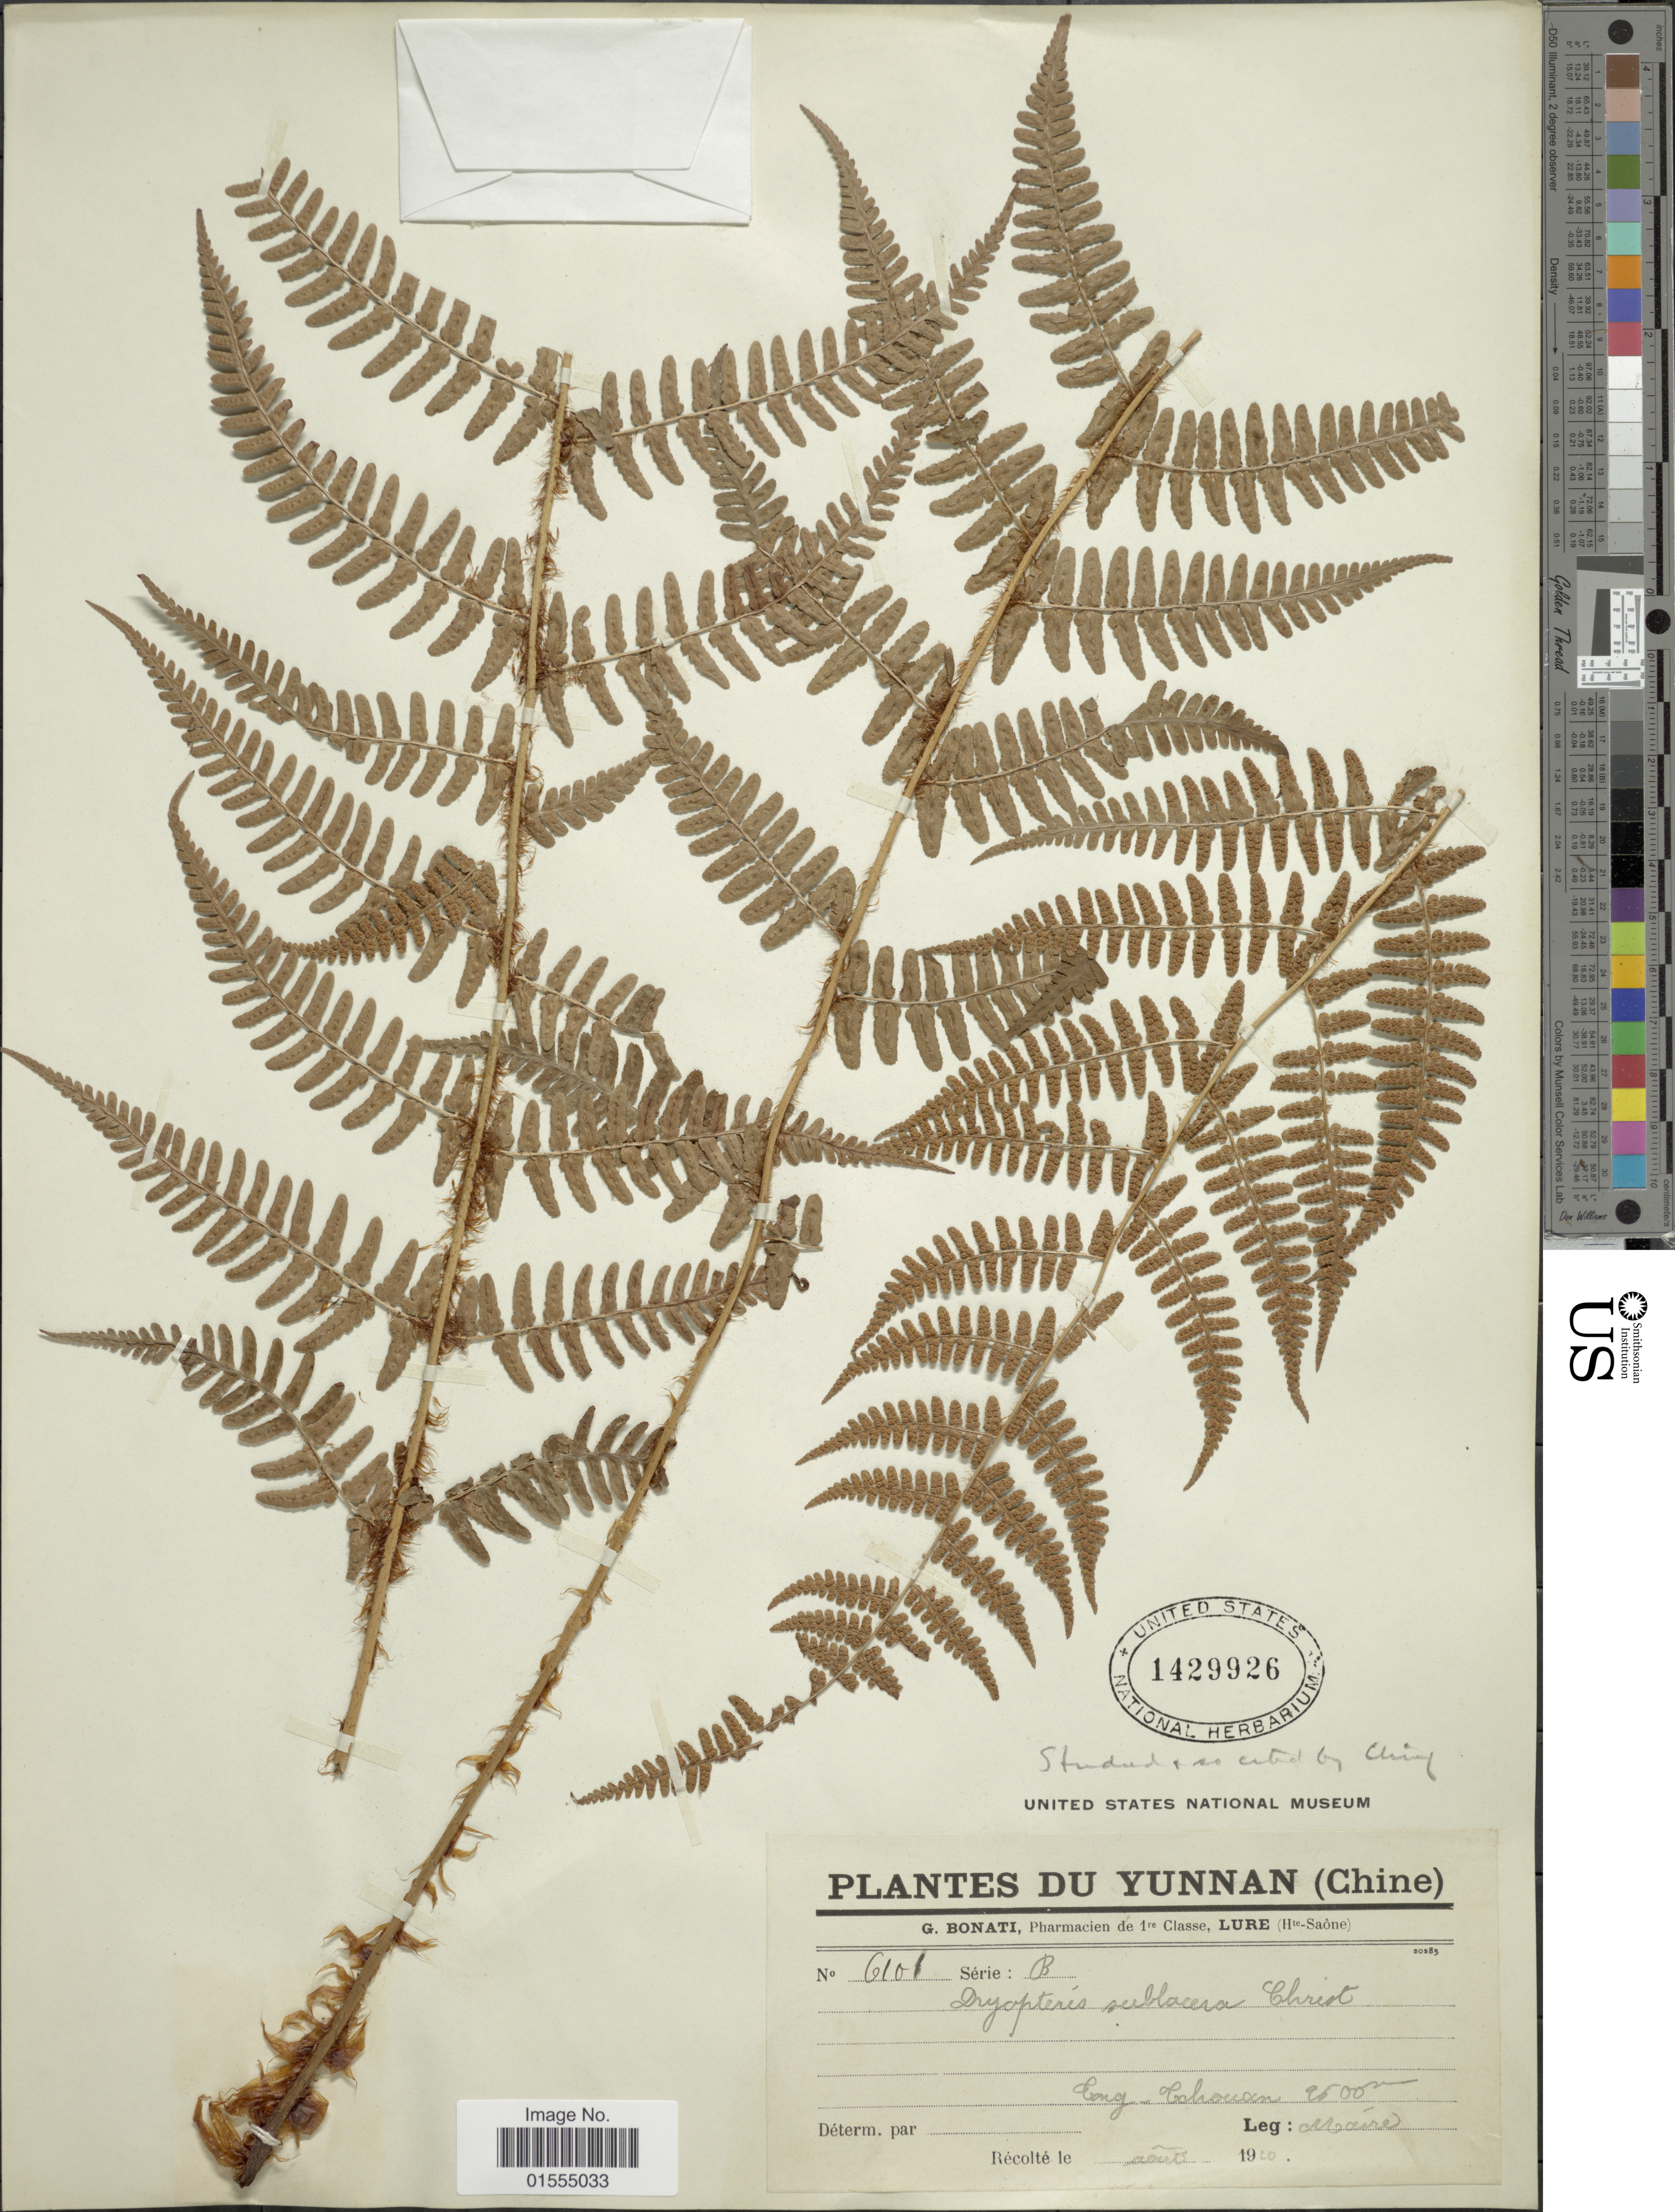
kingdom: Plantae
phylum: Tracheophyta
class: Polypodiopsida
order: Polypodiales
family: Dryopteridaceae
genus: Dryopteris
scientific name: Dryopteris sublacera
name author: Christ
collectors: Maire, --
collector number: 6101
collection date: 1910-08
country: China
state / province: Yunnan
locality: Yunnan (Chine), Tong- Tchouan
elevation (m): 2600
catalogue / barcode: US 1429926